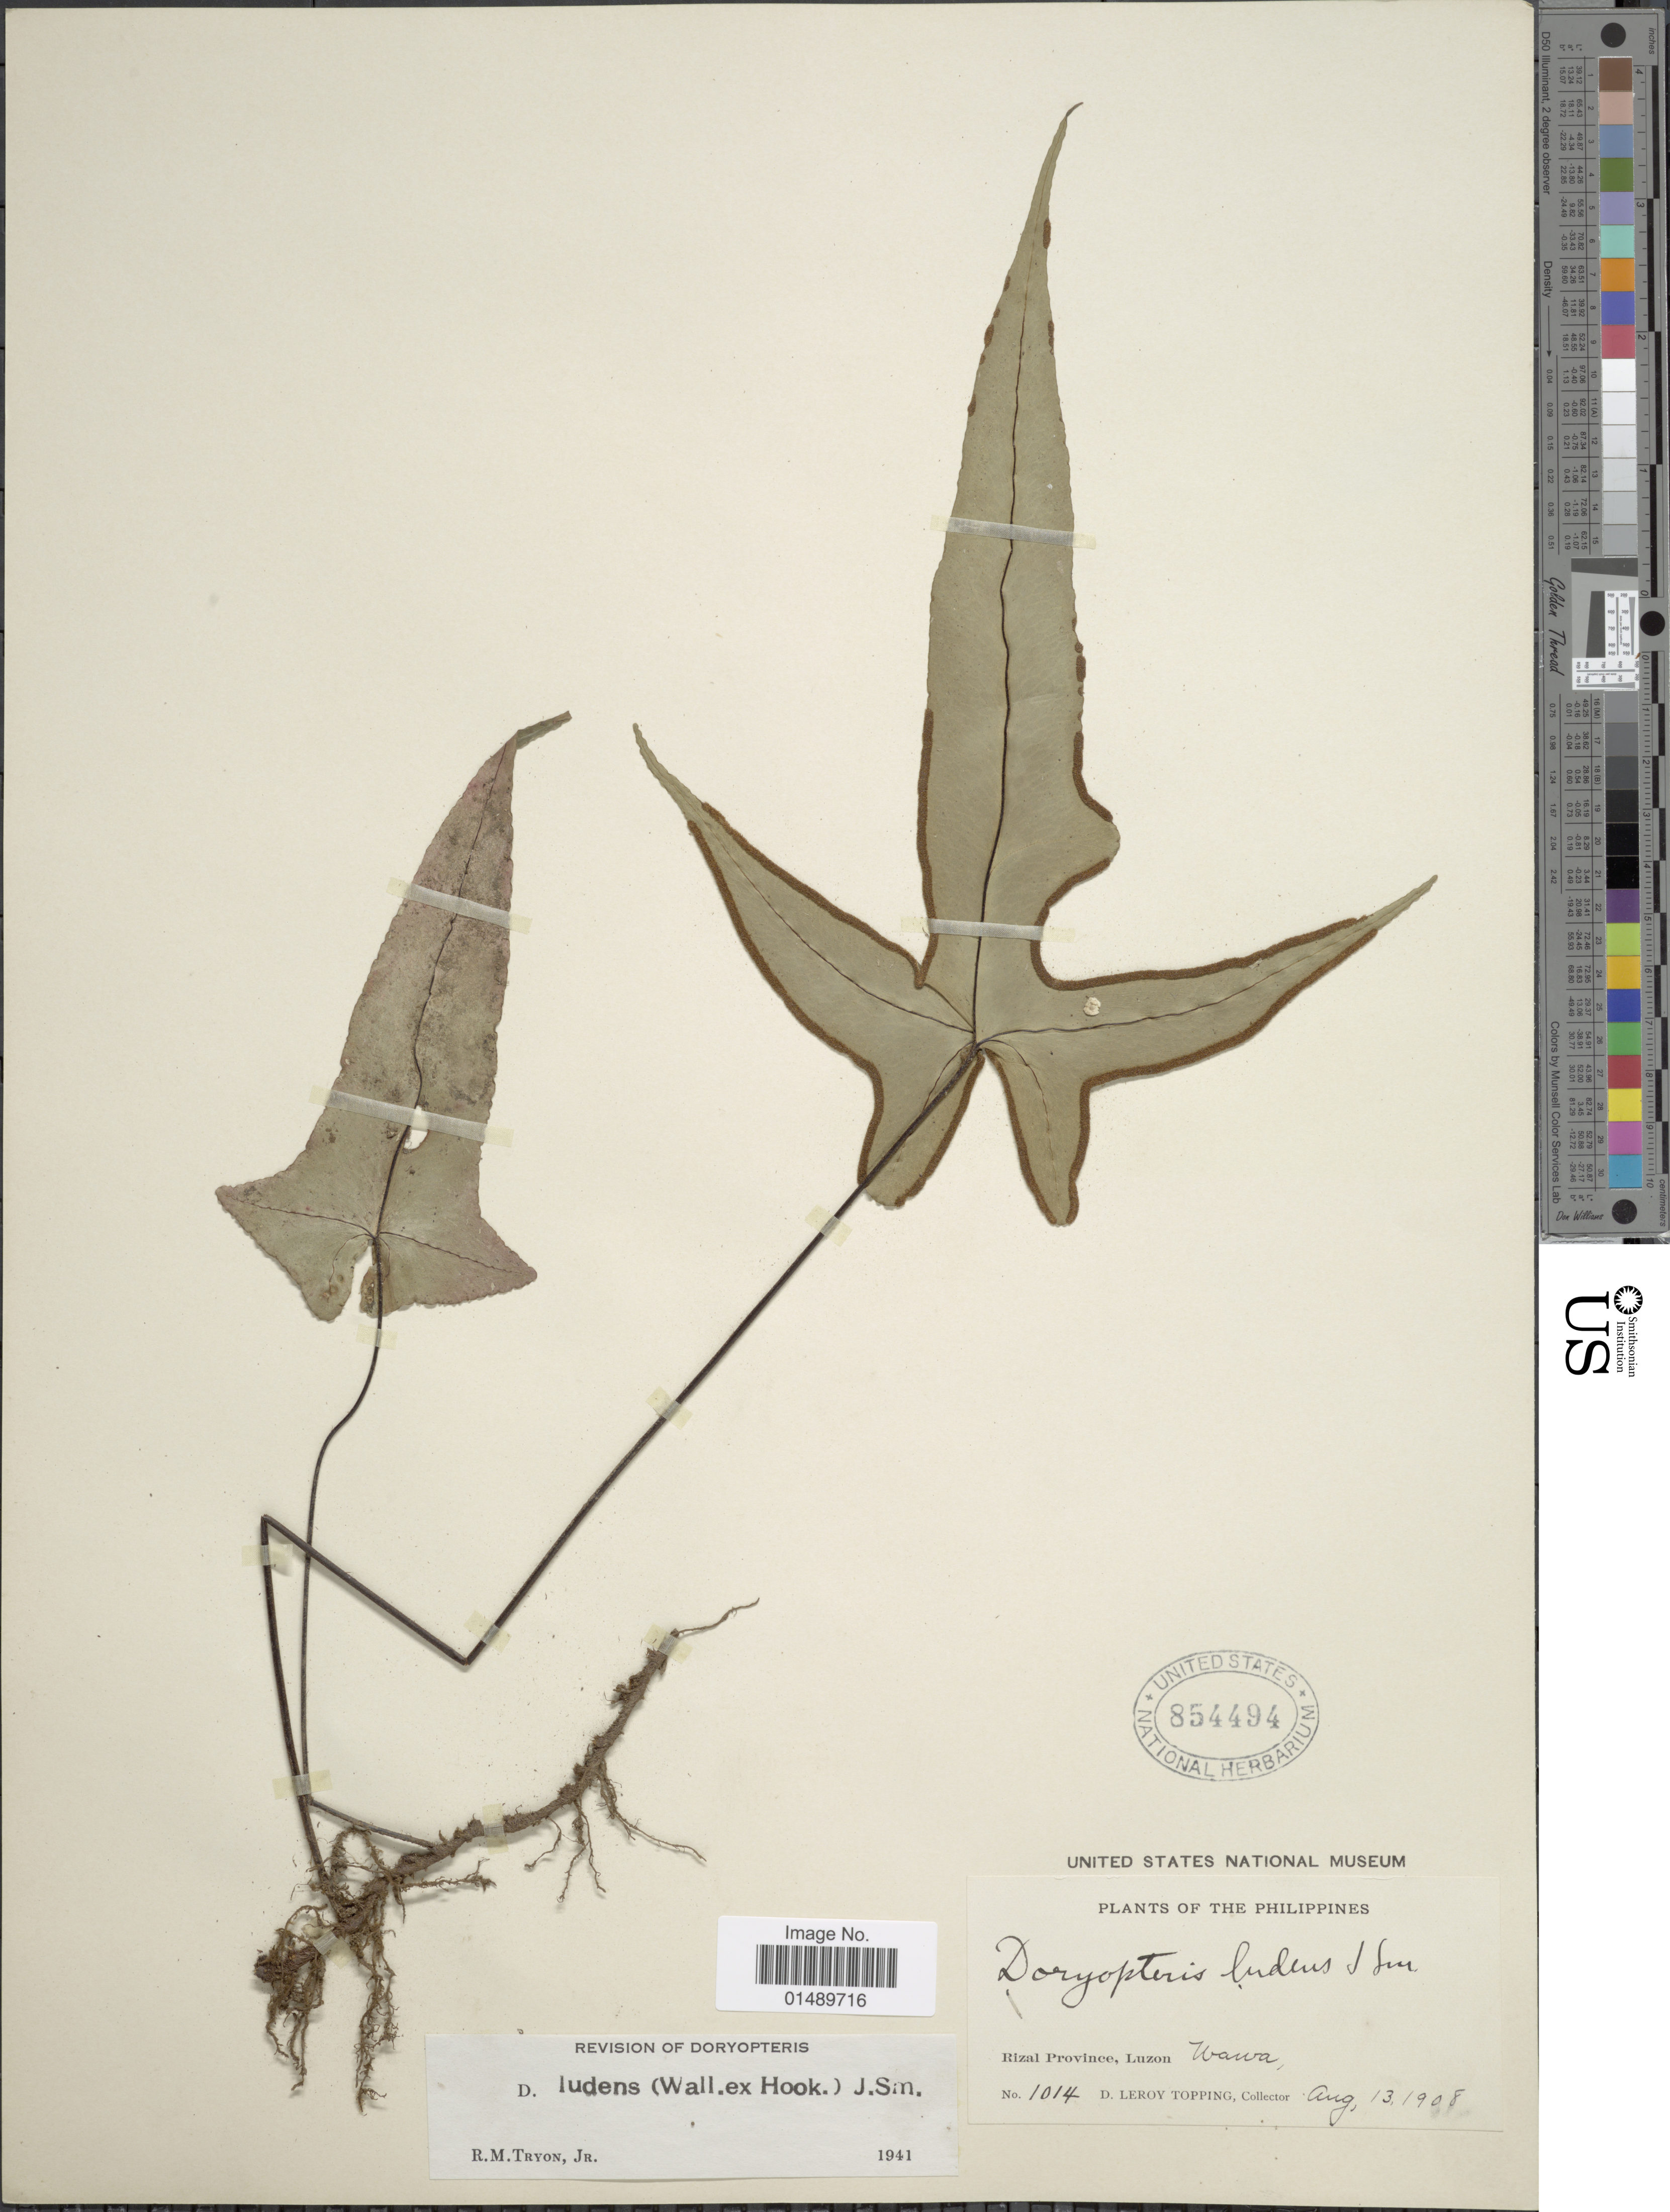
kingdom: Plantae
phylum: Tracheophyta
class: Polypodiopsida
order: Polypodiales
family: Pteridaceae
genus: Calciphilopteris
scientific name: Calciphilopteris ludens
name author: (Wall. ex Hook.) Yesilyurt & H. Schneid.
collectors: D. L. Topping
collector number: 1014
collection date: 1908-08-13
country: Philippines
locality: Philippines, Rizal Province, Luzon Wawa.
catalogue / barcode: US 854494